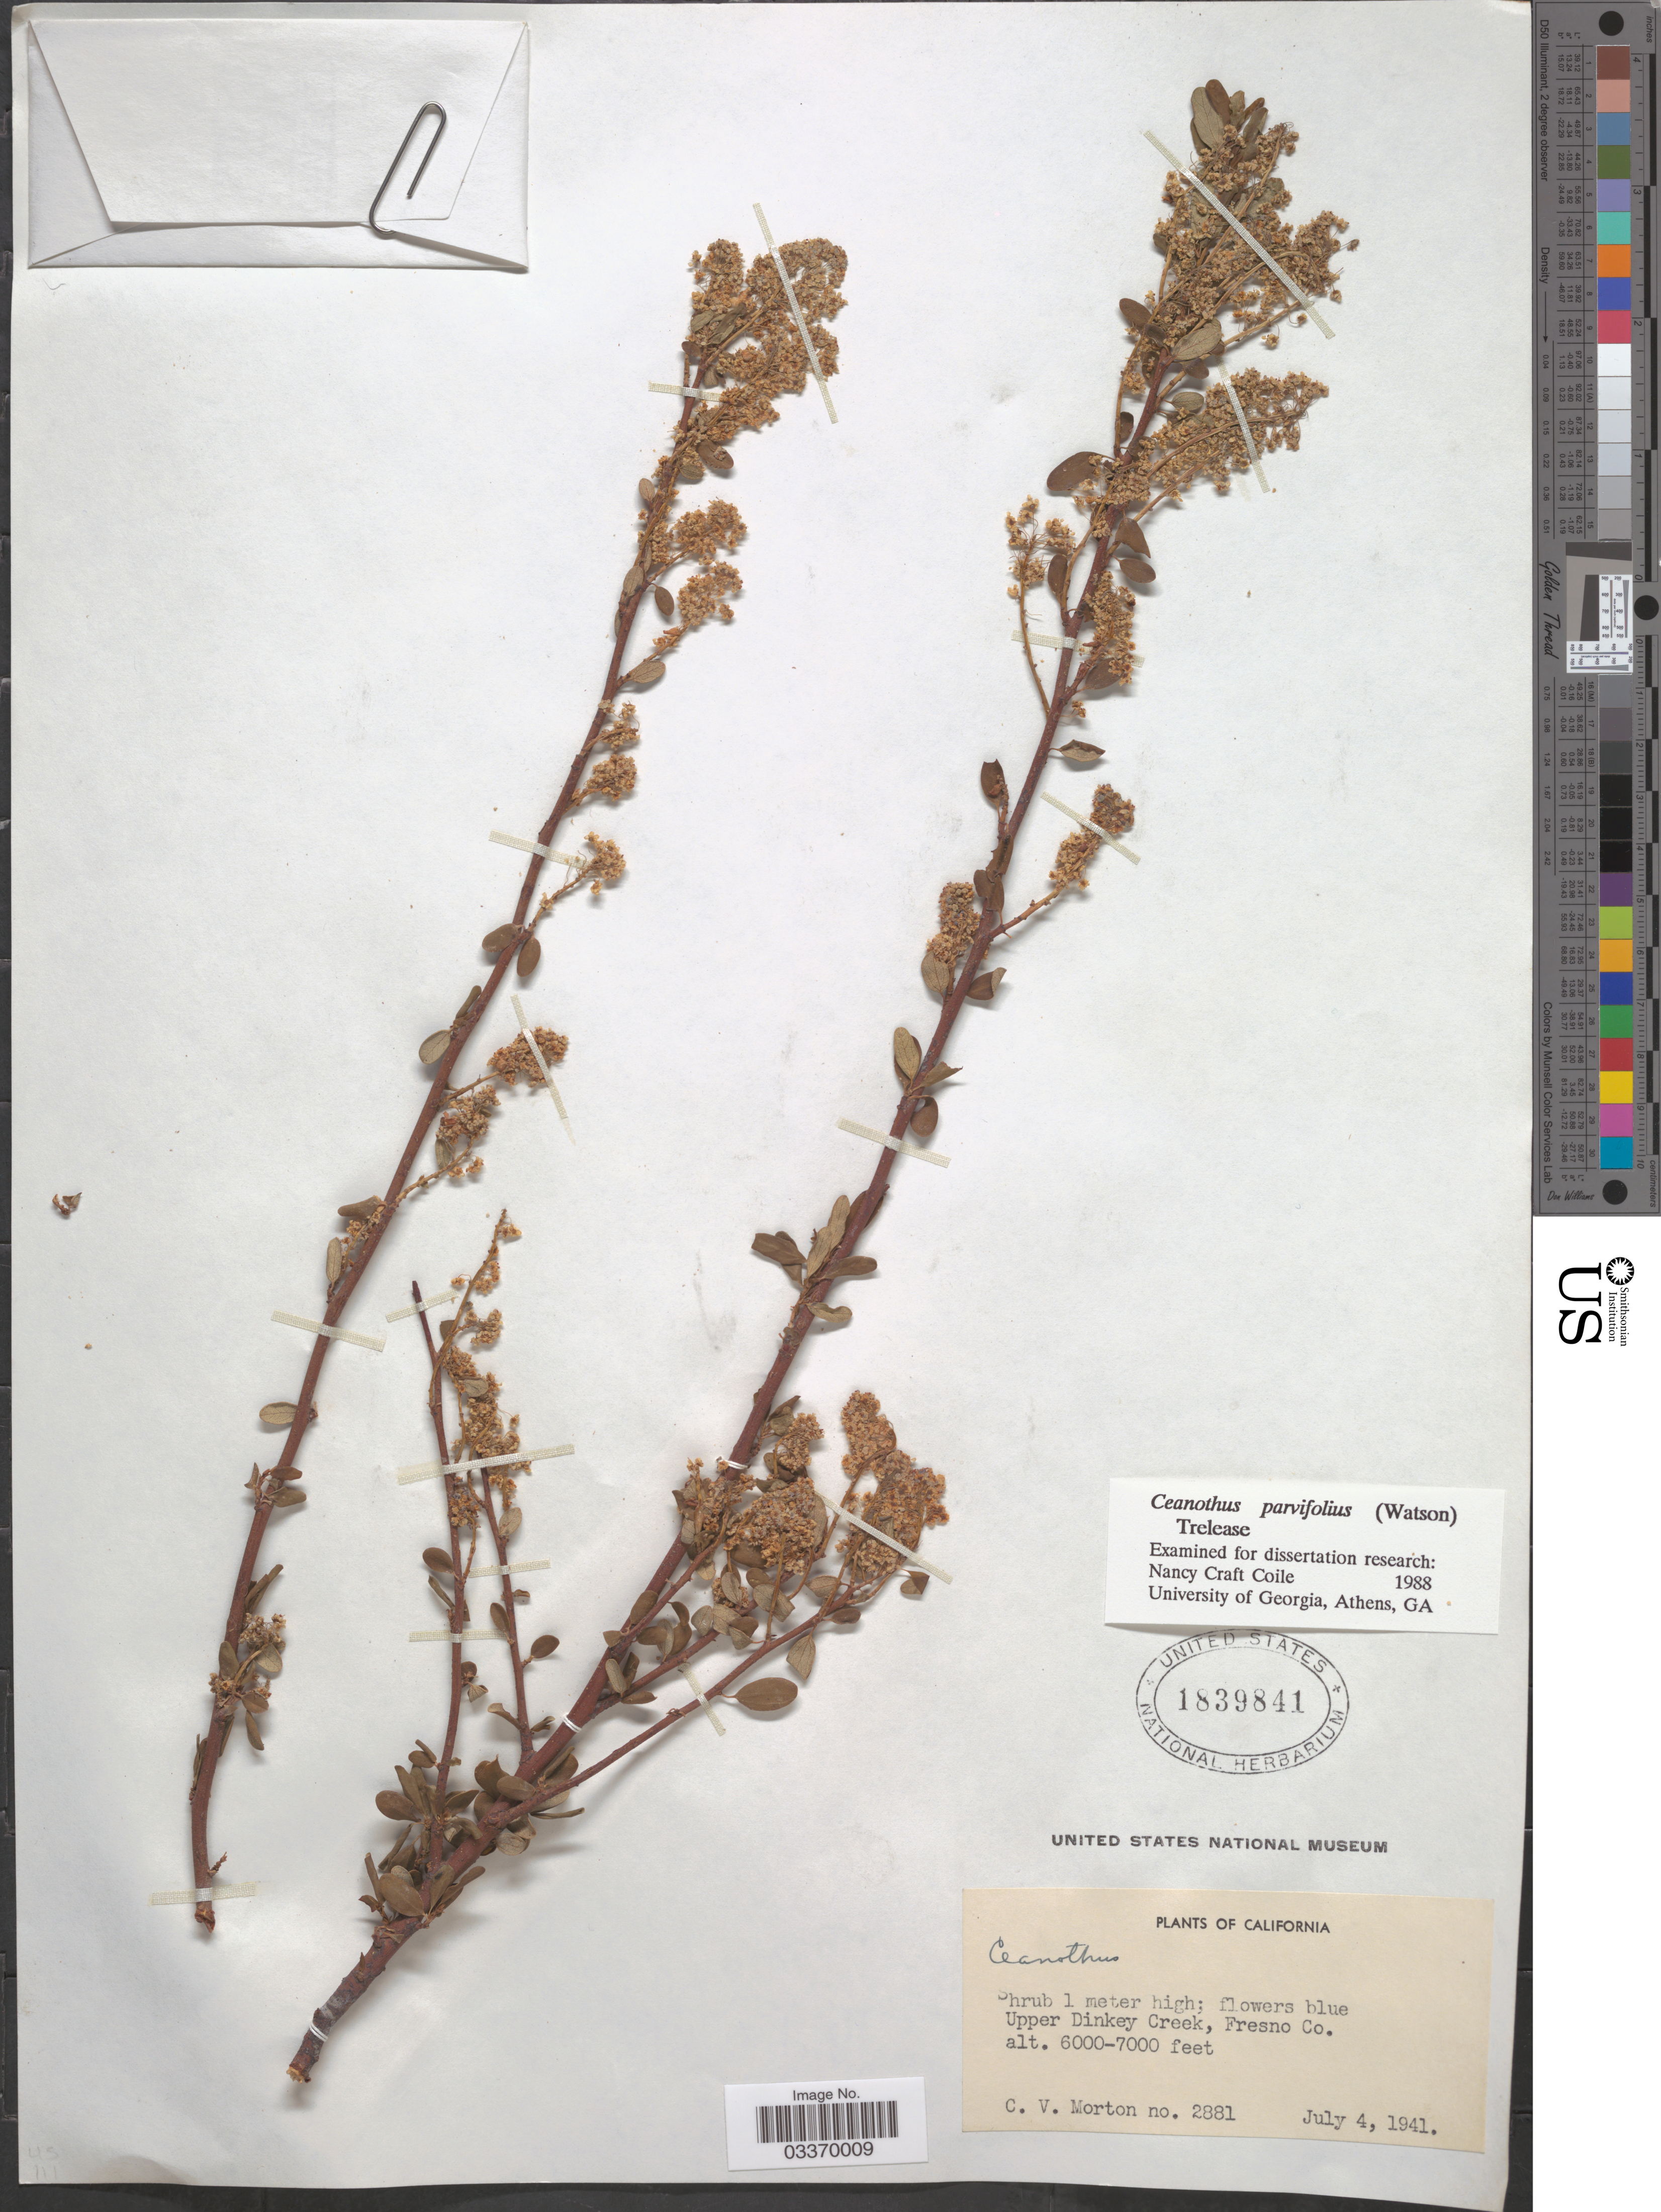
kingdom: Plantae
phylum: Tracheophyta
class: Magnoliopsida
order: Rosales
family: Rhamnaceae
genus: Ceanothus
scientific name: Ceanothus parvifolius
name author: (S. Watson) Trel.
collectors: C. V. Morton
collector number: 2881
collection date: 1941-07-04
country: United States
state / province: California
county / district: Fresno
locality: Upper Dinkey Creek, Fresno Co.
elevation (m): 1829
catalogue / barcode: US 1839841